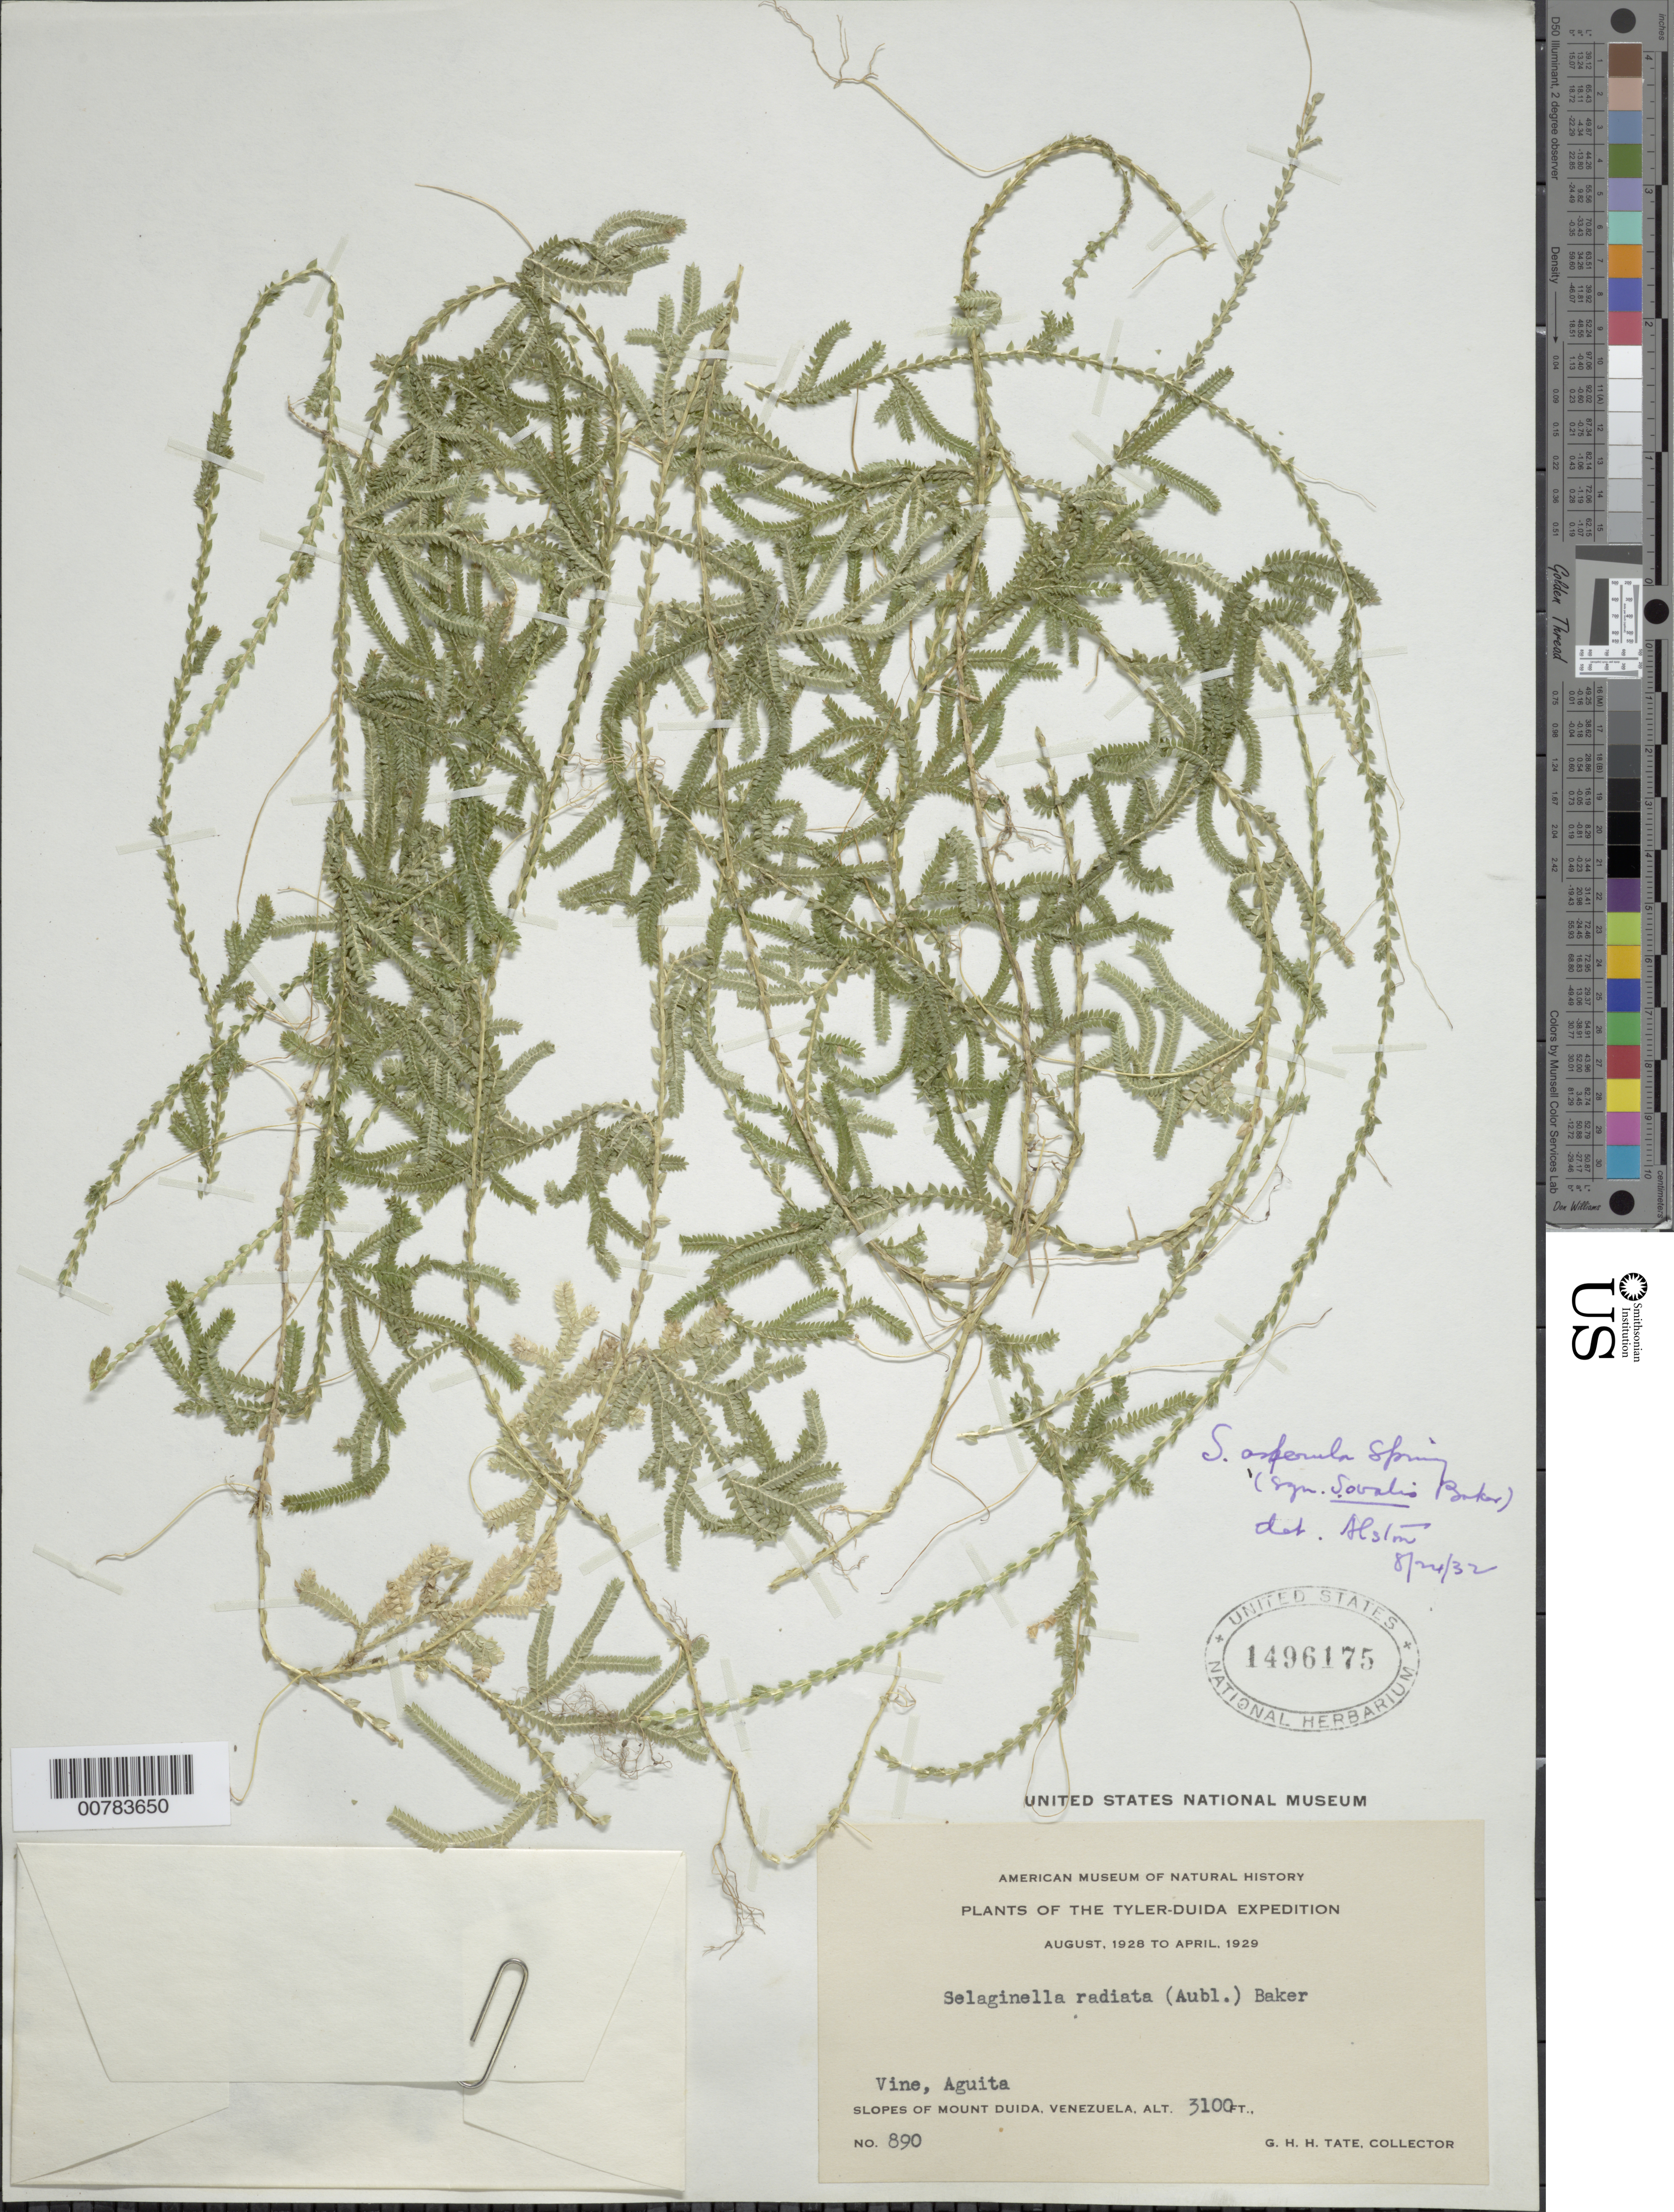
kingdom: Plantae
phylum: Tracheophyta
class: Lycopodiopsida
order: Selaginellales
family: Selaginellaceae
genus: Selaginella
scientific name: Selaginella asperula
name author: Spring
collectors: G. H. H.Tate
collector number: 890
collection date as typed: Aug-28 to Apr-29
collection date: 1928-08/1929-04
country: Venezuela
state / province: Amazonas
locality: Aquita, slopes of Mt. Duida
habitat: Slopes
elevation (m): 945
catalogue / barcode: US 1496175